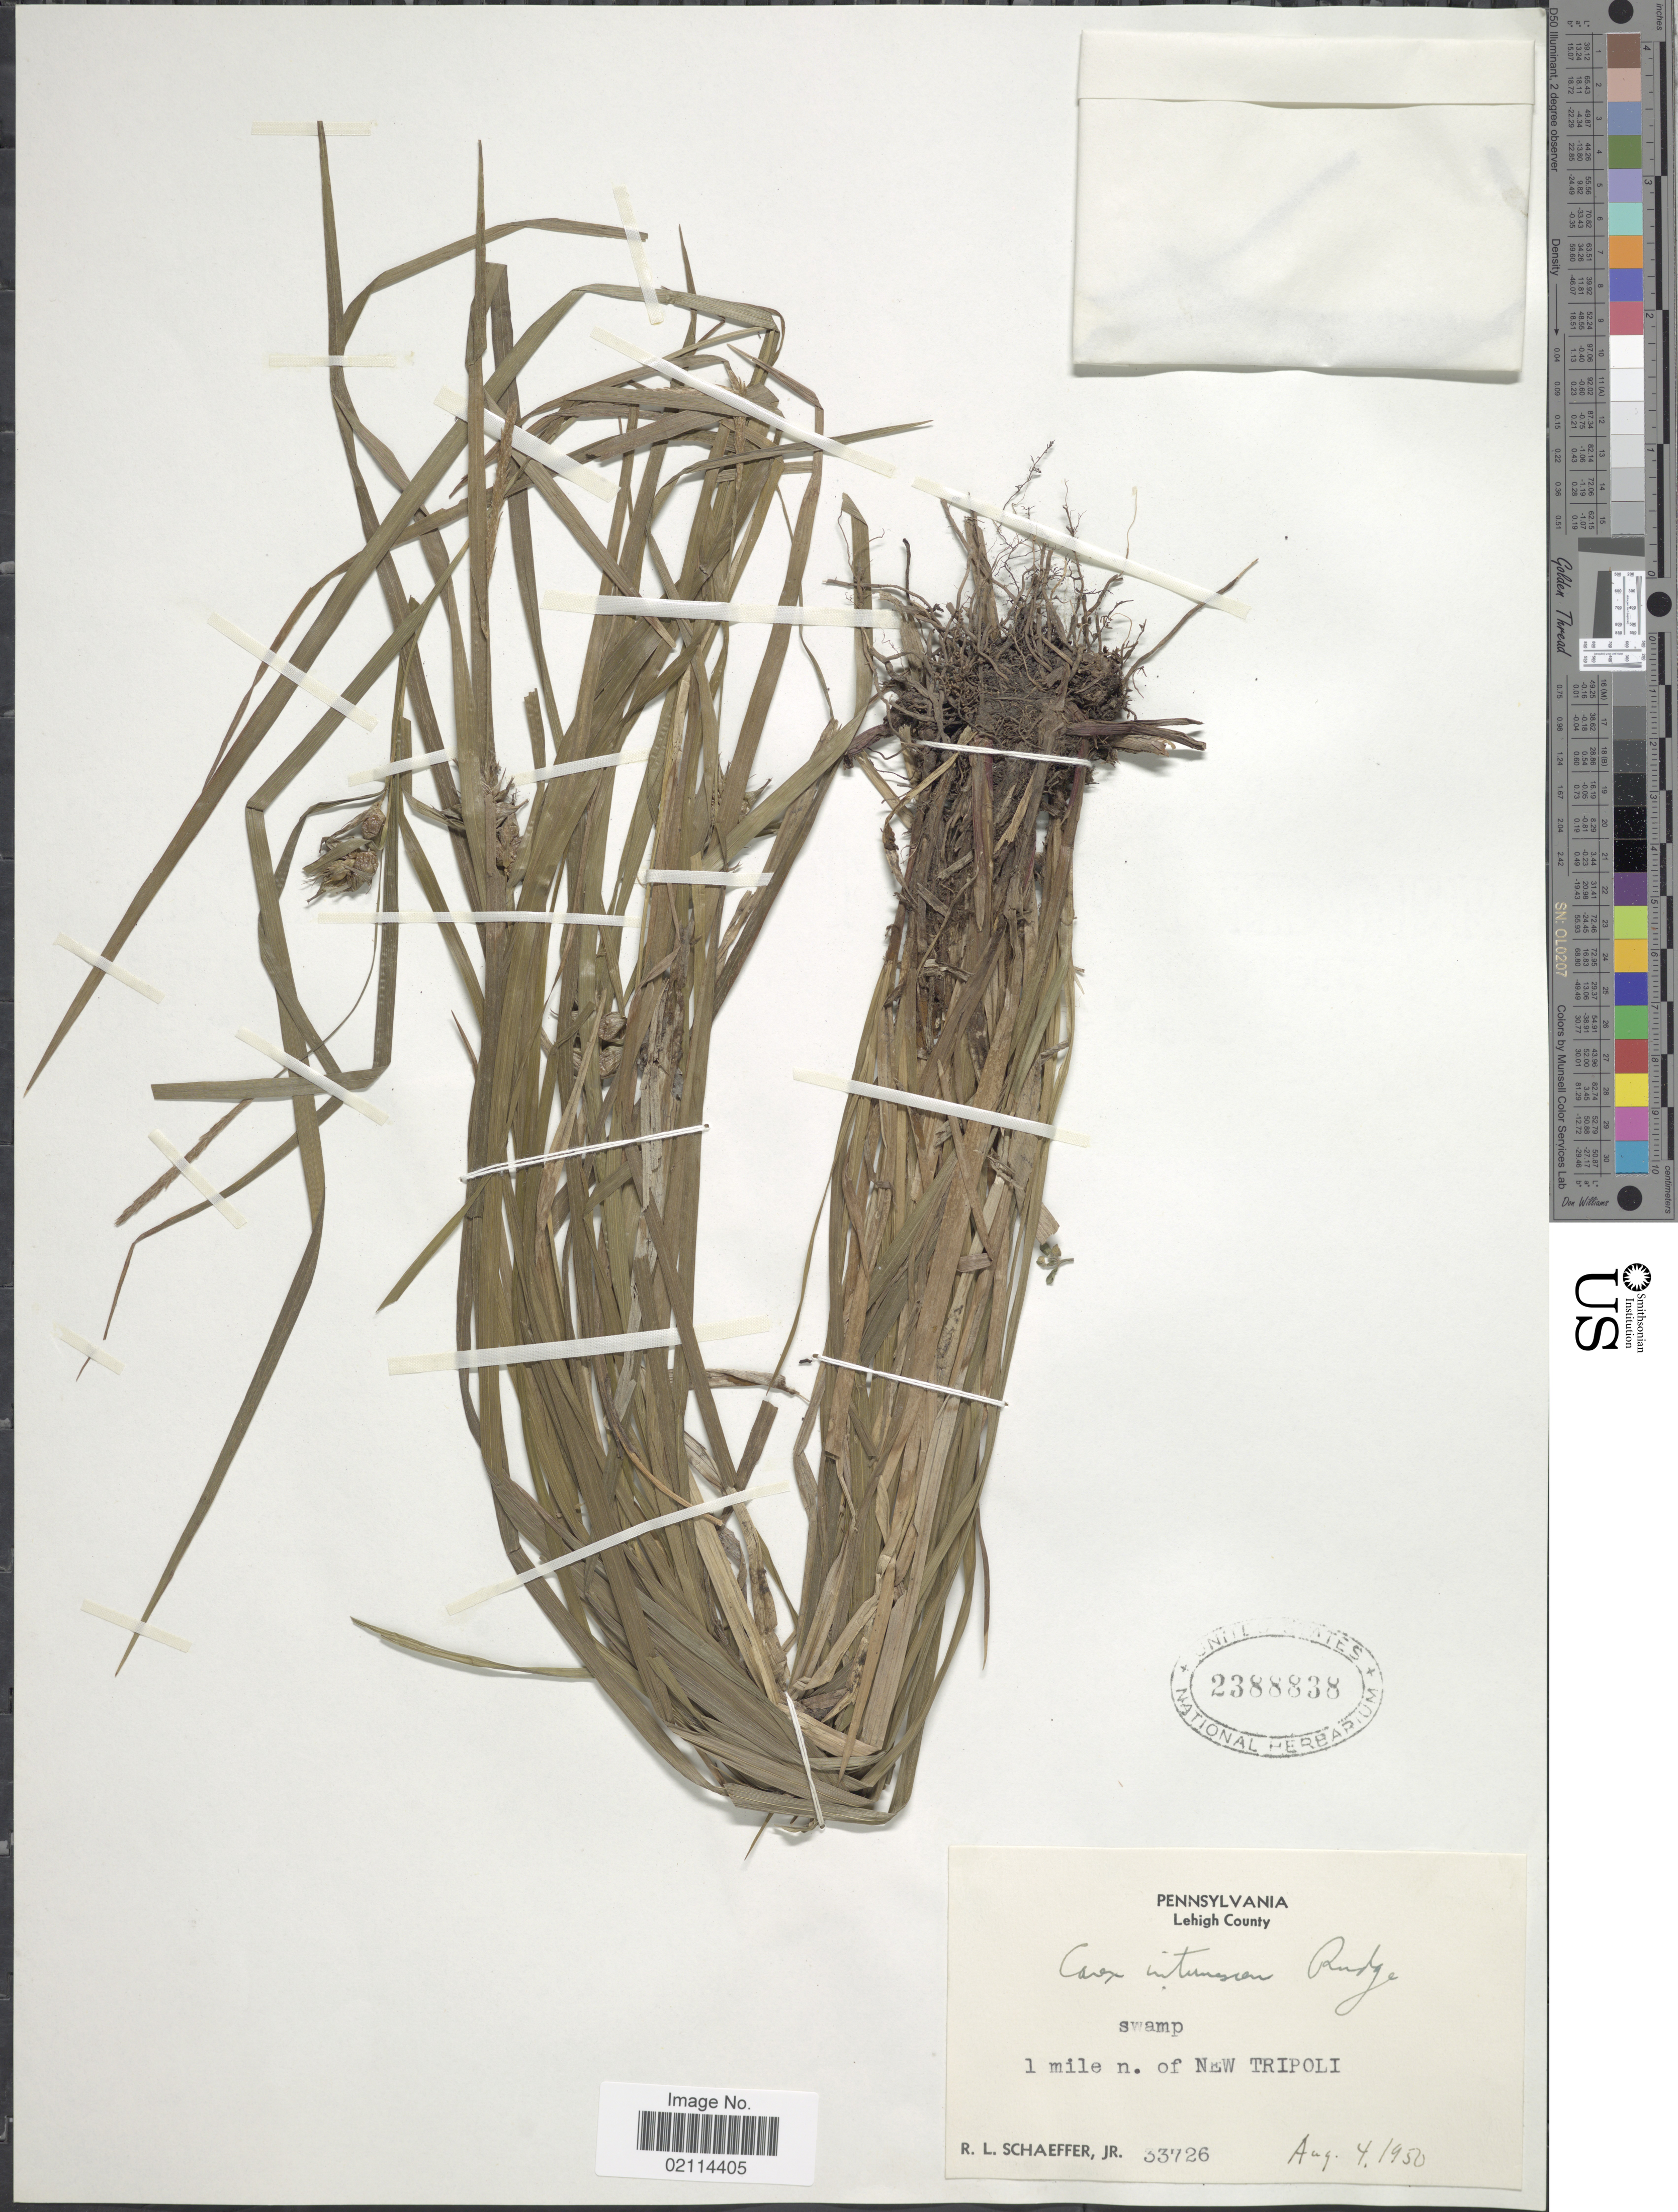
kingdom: Plantae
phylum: Tracheophyta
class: Liliopsida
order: Poales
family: Cyperaceae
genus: Carex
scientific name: Carex intumescens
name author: Rudge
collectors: R. L. Schaeffer Jr.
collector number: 33726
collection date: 1950-08-04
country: United States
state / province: Pennsylvania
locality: Lehigh County, swamp, 1 mile n. of New Tripoli.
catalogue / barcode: US 2388838